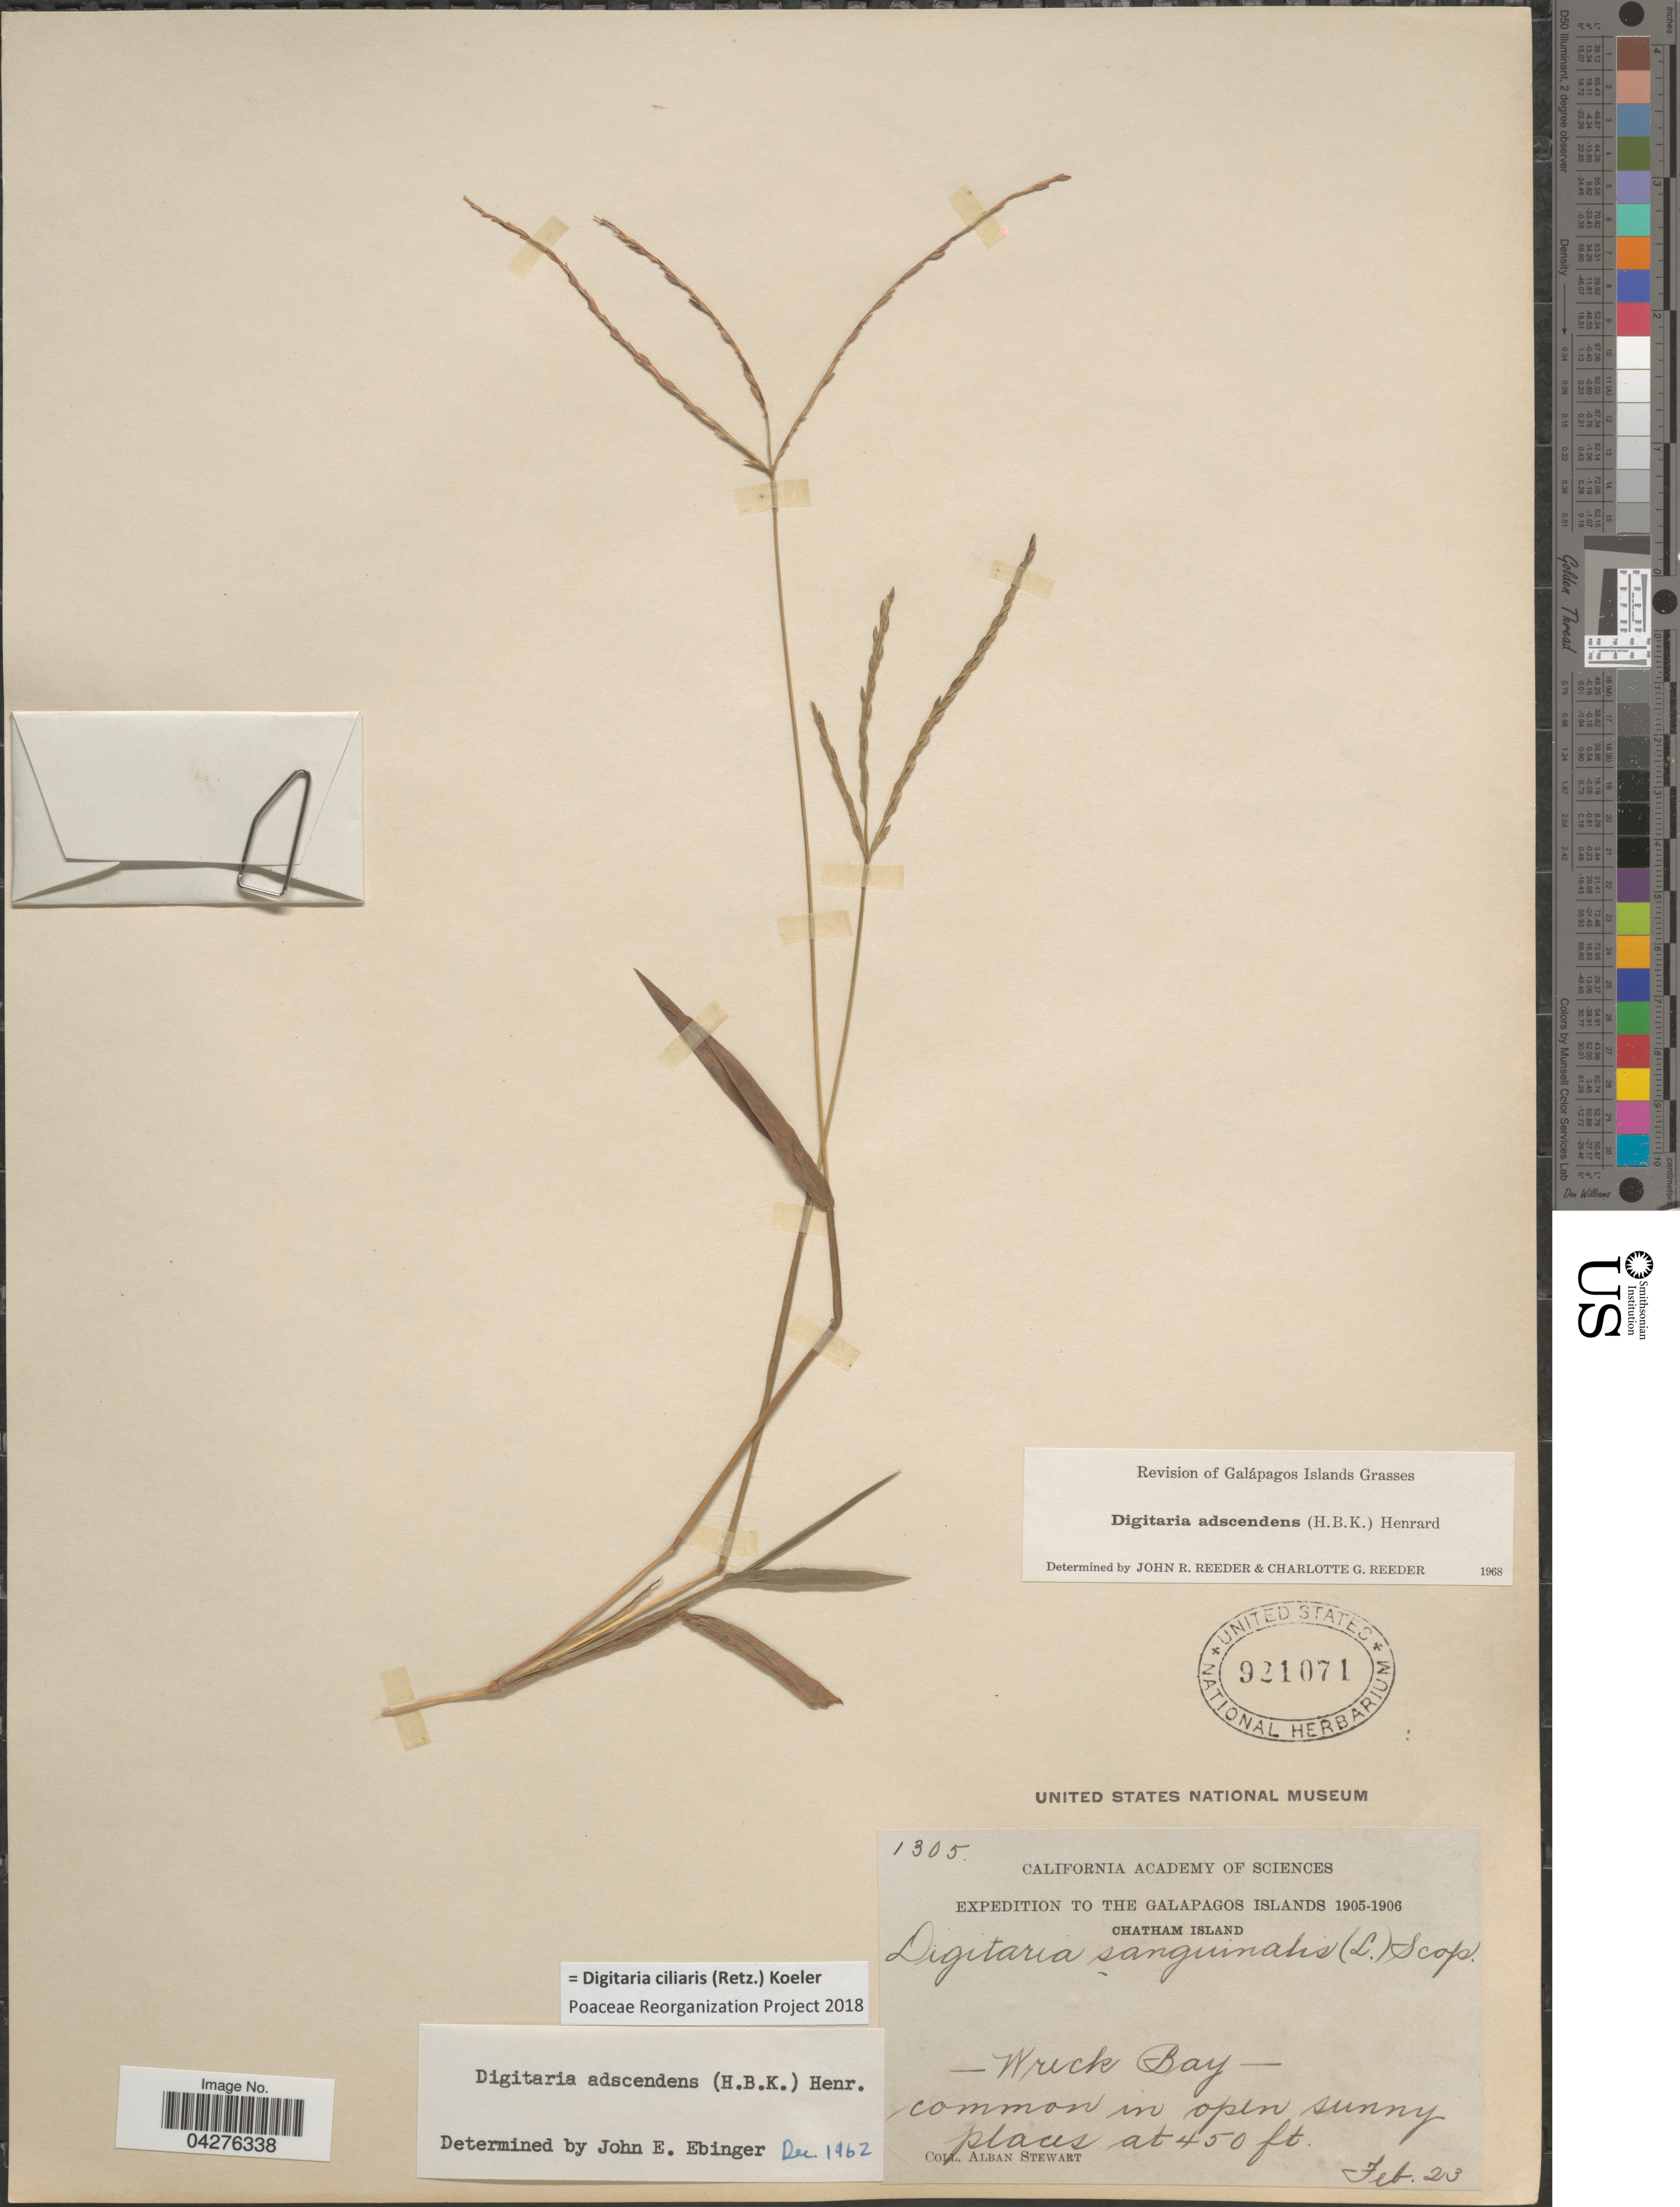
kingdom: Plantae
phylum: Tracheophyta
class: Liliopsida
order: Poales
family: Poaceae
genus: Digitaria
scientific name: Digitaria ciliaris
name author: (Retz.) Koeler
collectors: A. Stewart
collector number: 1305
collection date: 1905-02-23/1906-02-23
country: Ecuador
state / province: Colón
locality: Expedition to the Galapagos Islands 1905-1906. Chatham Island. Wreck Bay.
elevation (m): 137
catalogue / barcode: US 921071